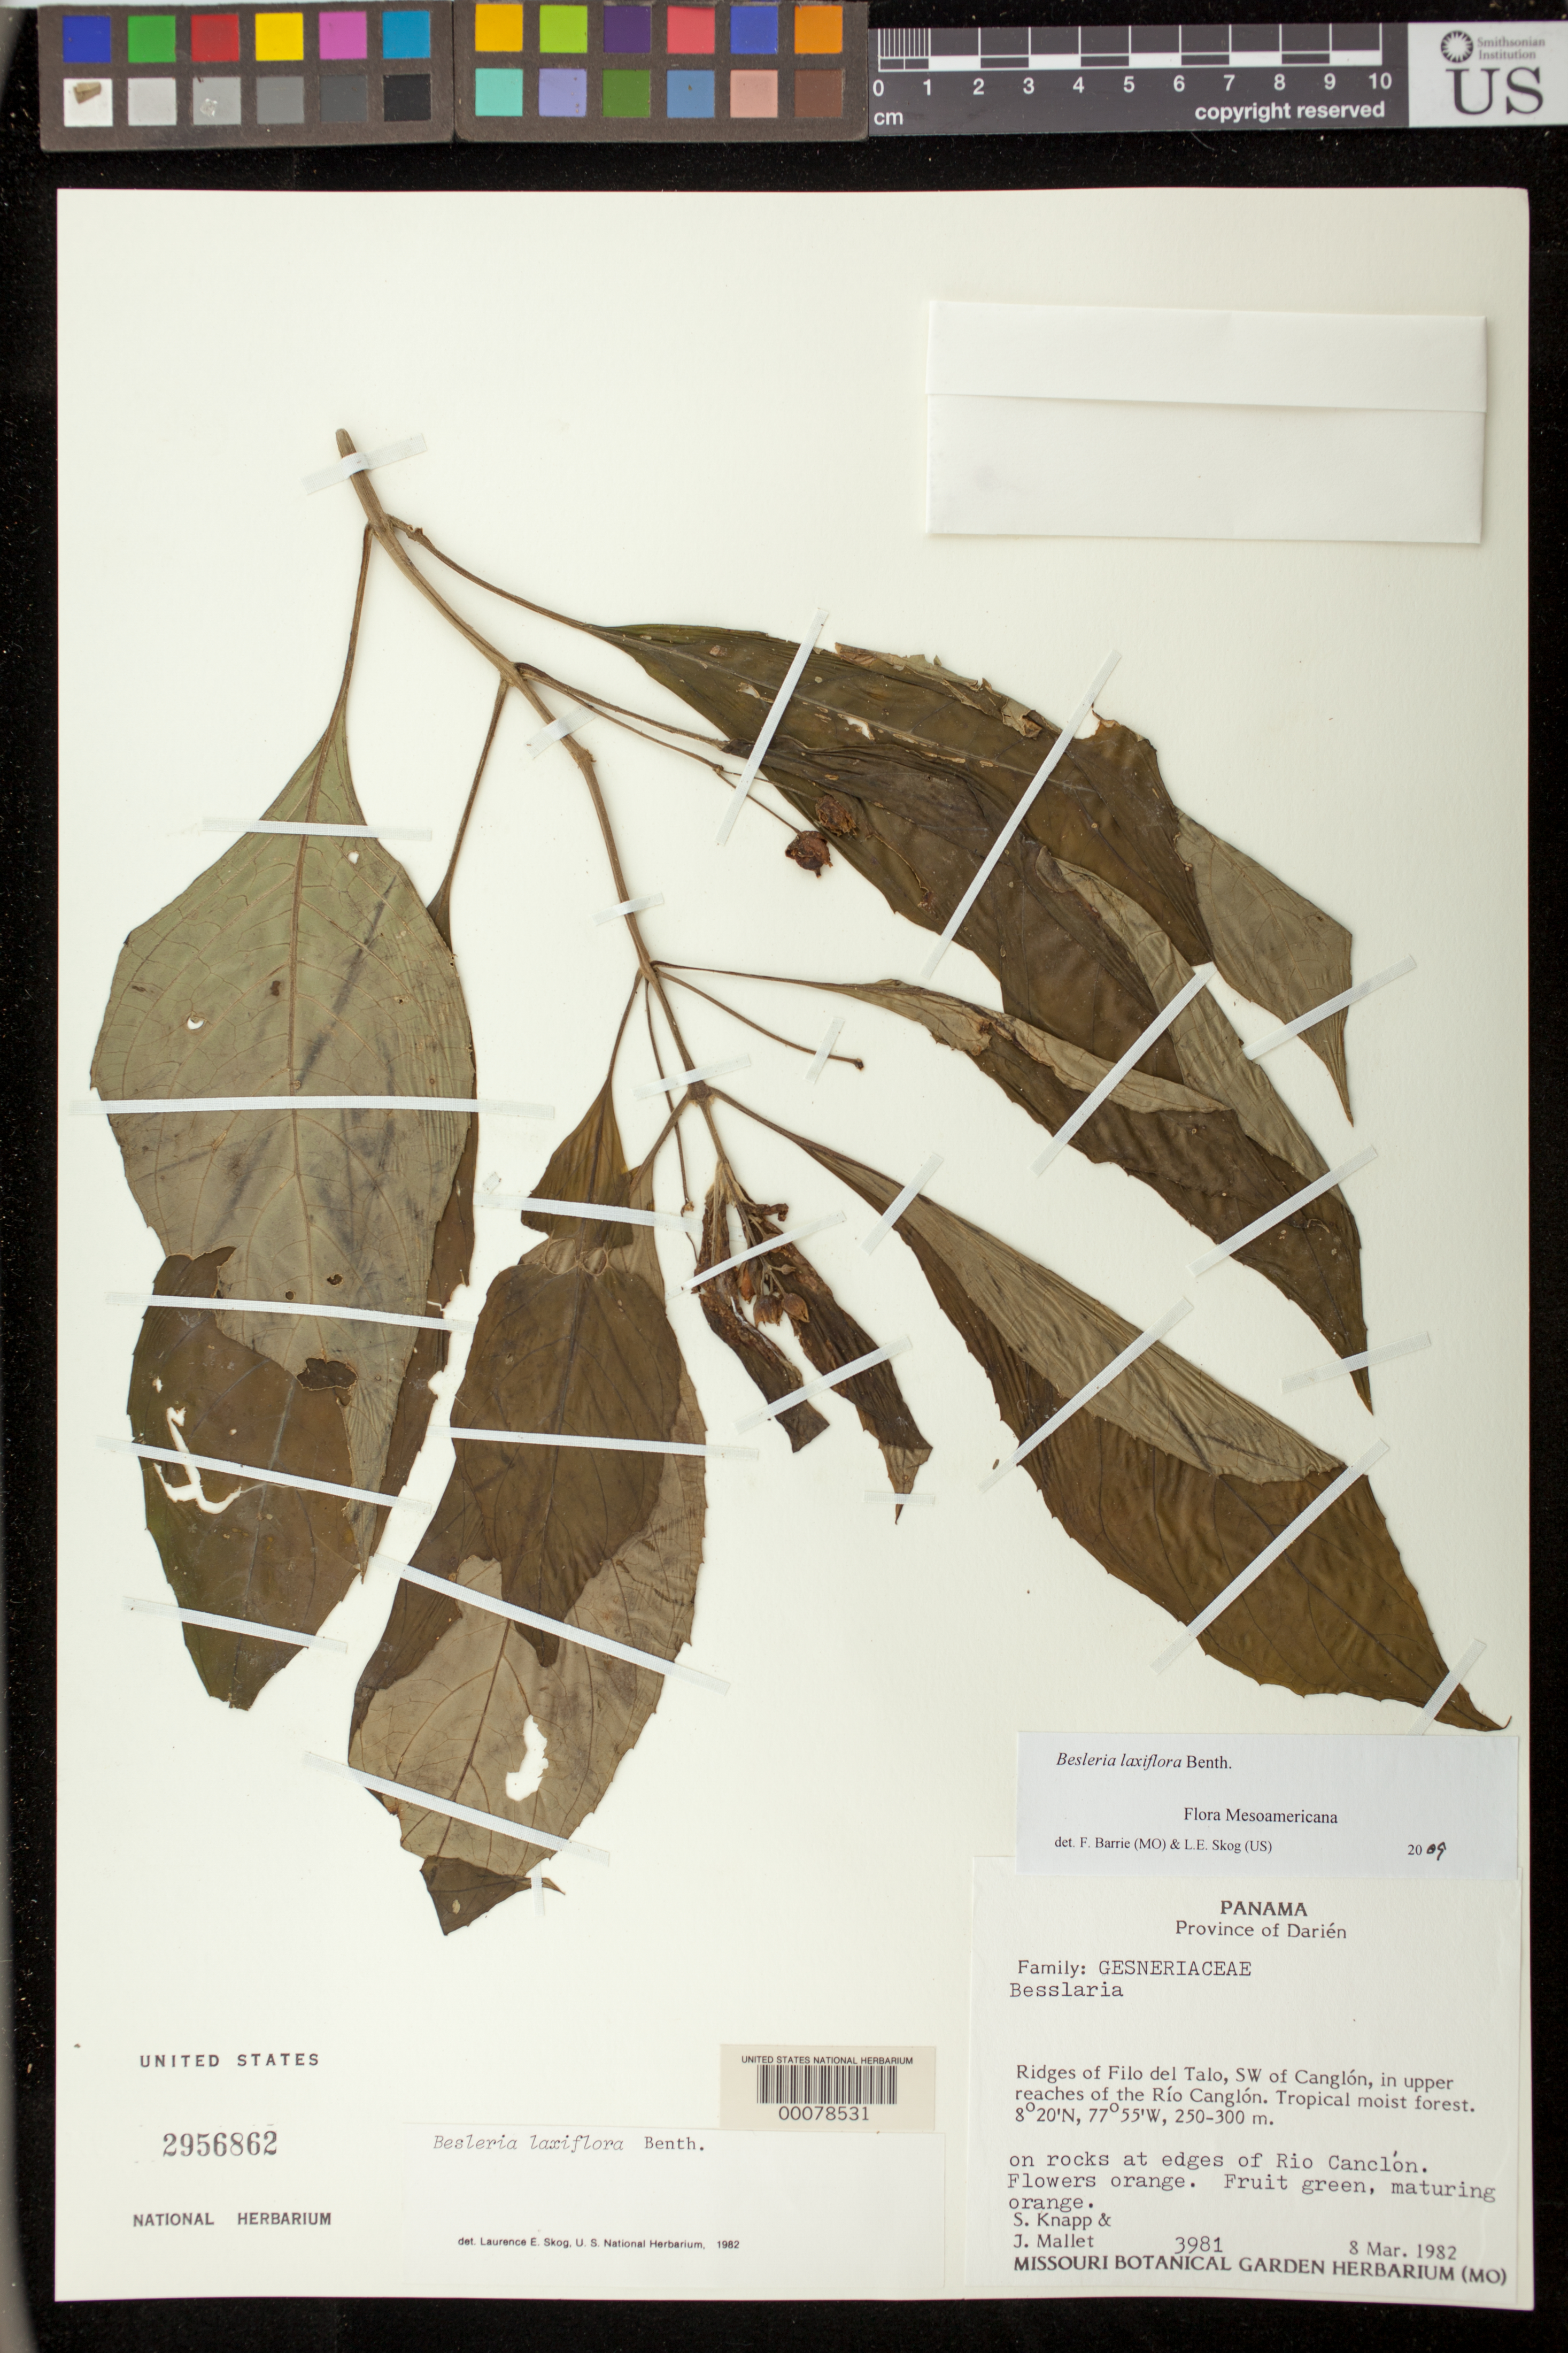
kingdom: Plantae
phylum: Tracheophyta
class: Magnoliopsida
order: Lamiales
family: Gesneriaceae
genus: Besleria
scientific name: Besleria laxiflora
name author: Benth.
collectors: S. Knapp & J. Mallet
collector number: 3981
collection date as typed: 08 Mar 1982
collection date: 1982-03-08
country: Panama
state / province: Darién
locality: Ridges of Filo del Talo, SW of Canglon, in upper reaches of the Rio Canglon; edges of Rio Canclon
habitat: Tropical moist forest; on rocks at edges of river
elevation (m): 250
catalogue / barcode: US 2956862